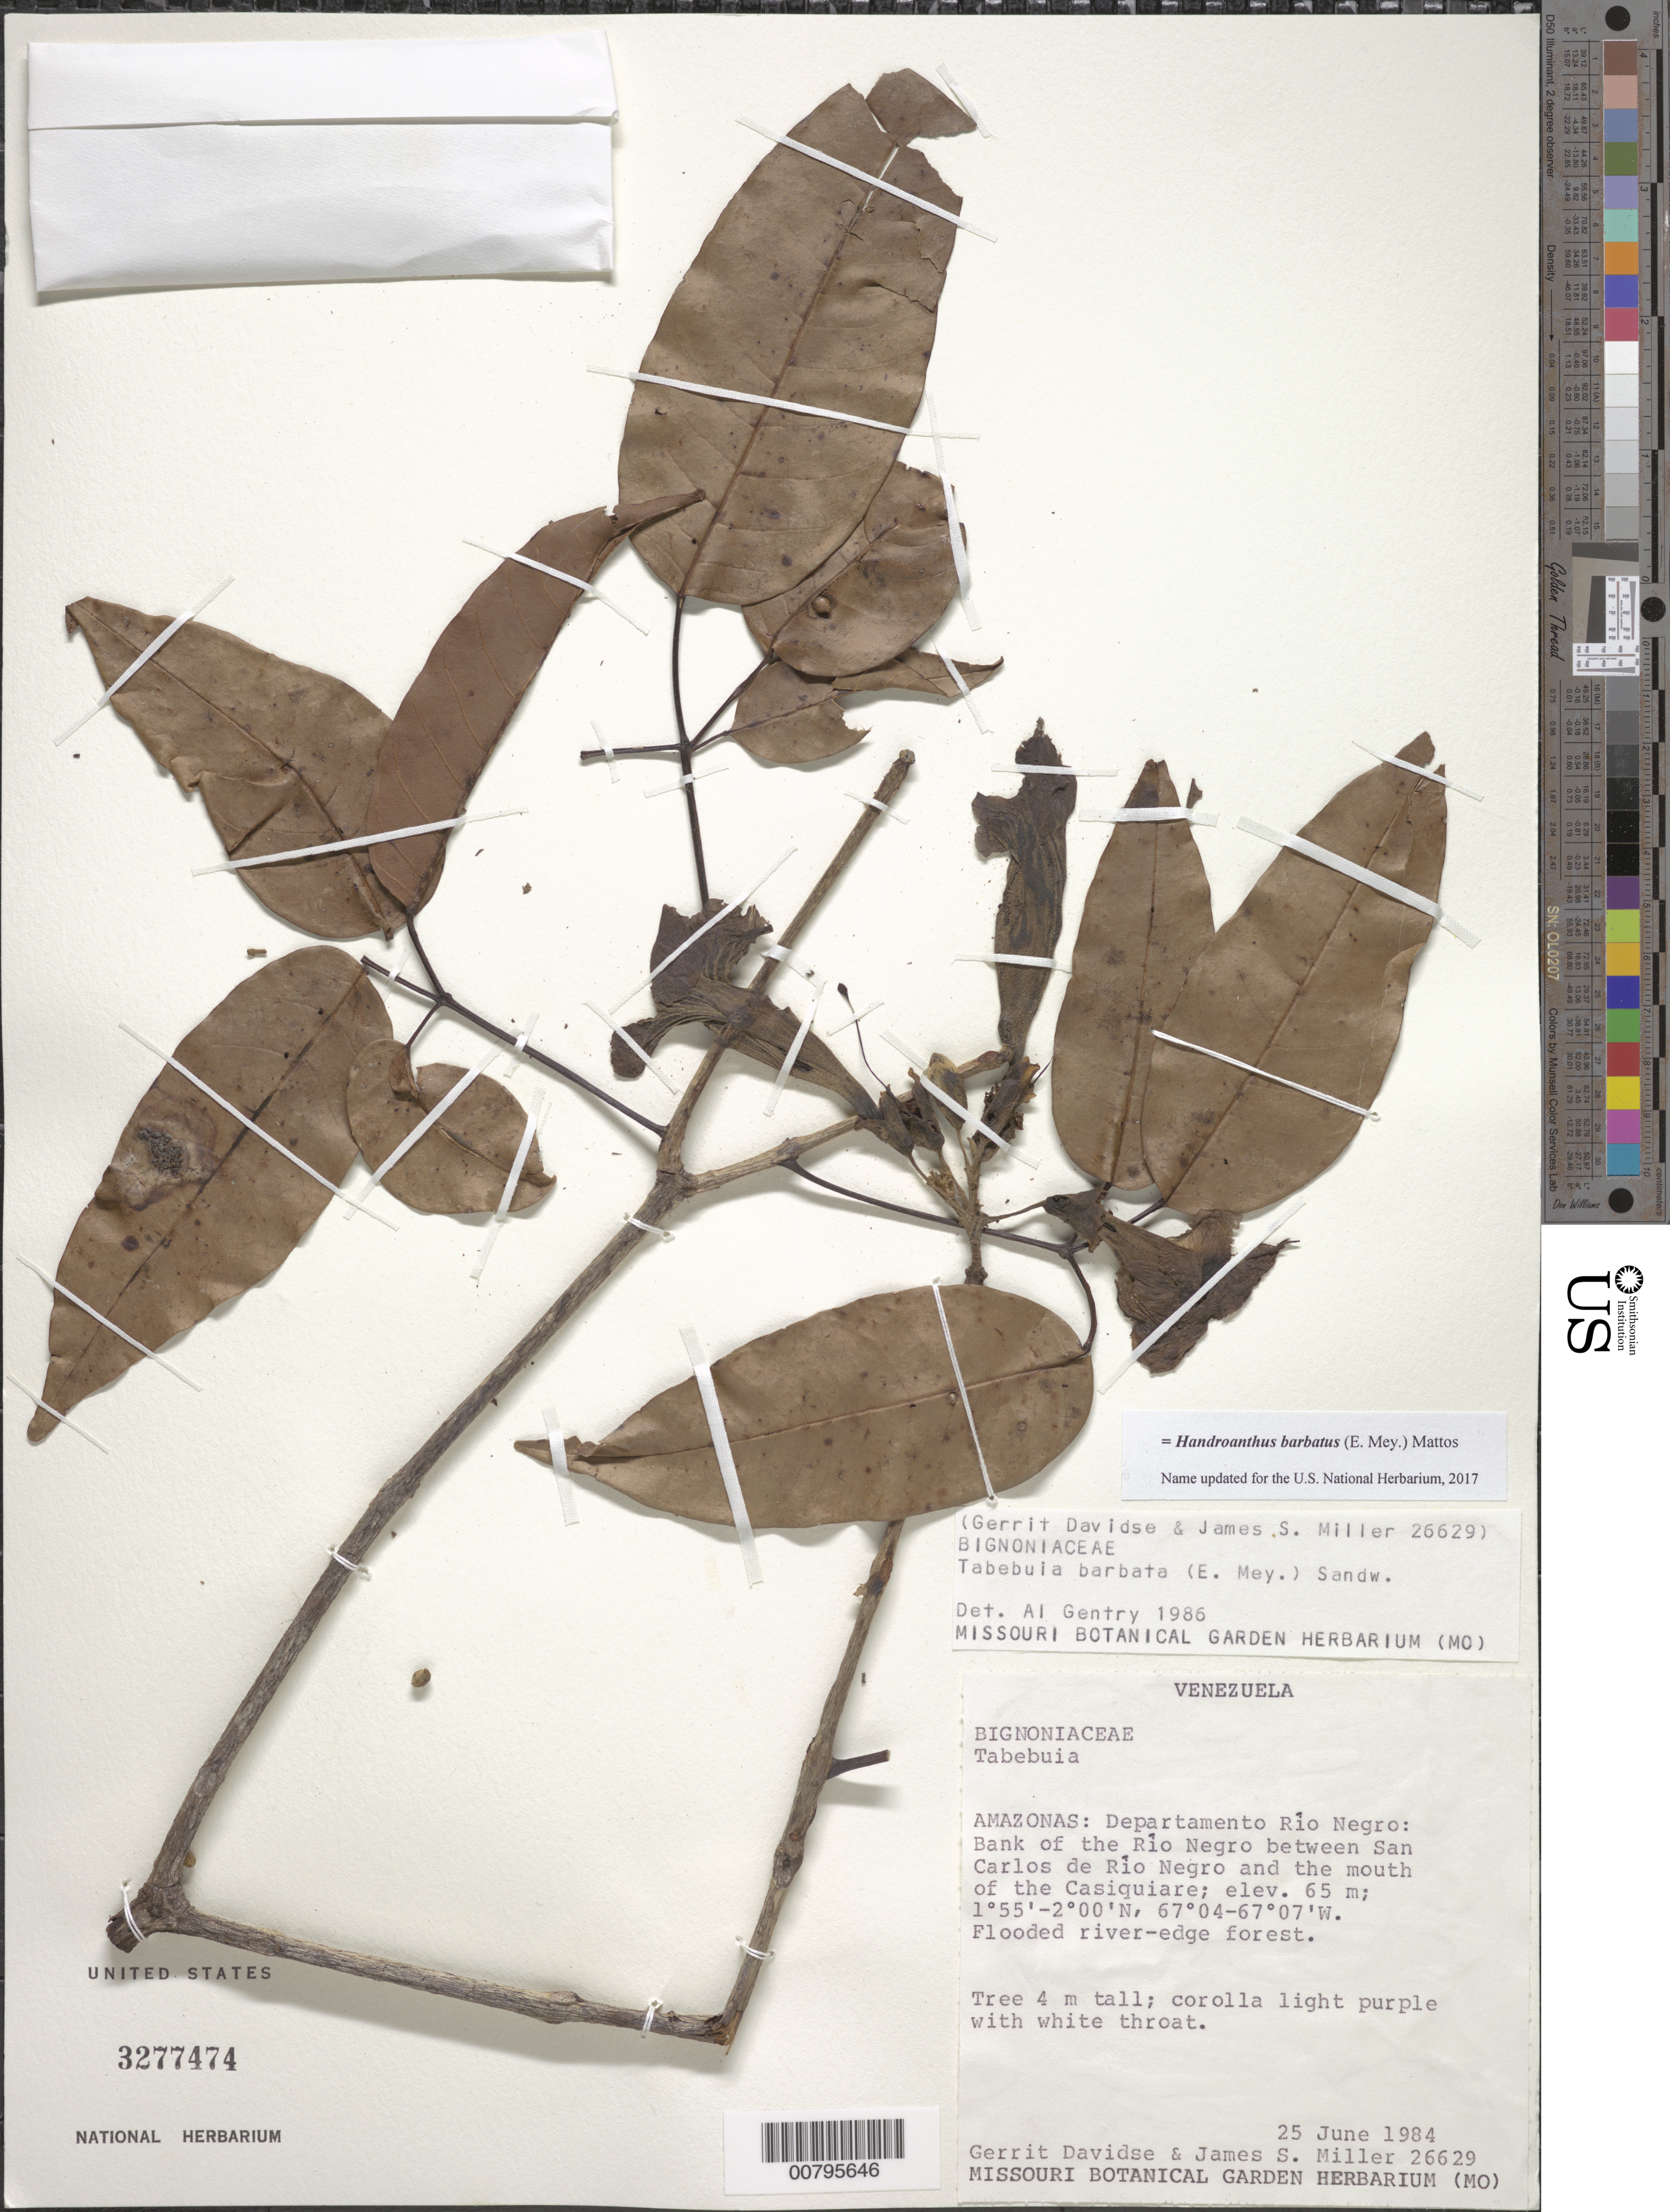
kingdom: Plantae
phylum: Tracheophyta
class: Magnoliopsida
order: Lamiales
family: Bignoniaceae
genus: Handroanthus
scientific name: Handroanthus barbatus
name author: (E. Mey.) Mattos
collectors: G. Davidse & J. S. Miller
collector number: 26629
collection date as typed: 25-Jun-84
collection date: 1984-06-25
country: Venezuela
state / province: Amazonas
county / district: Río Negro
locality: Río Negro betw. San Carlos de Río Negro & mouth of Casiquiare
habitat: Flooded river edge forest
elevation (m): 65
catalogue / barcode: US 3277474